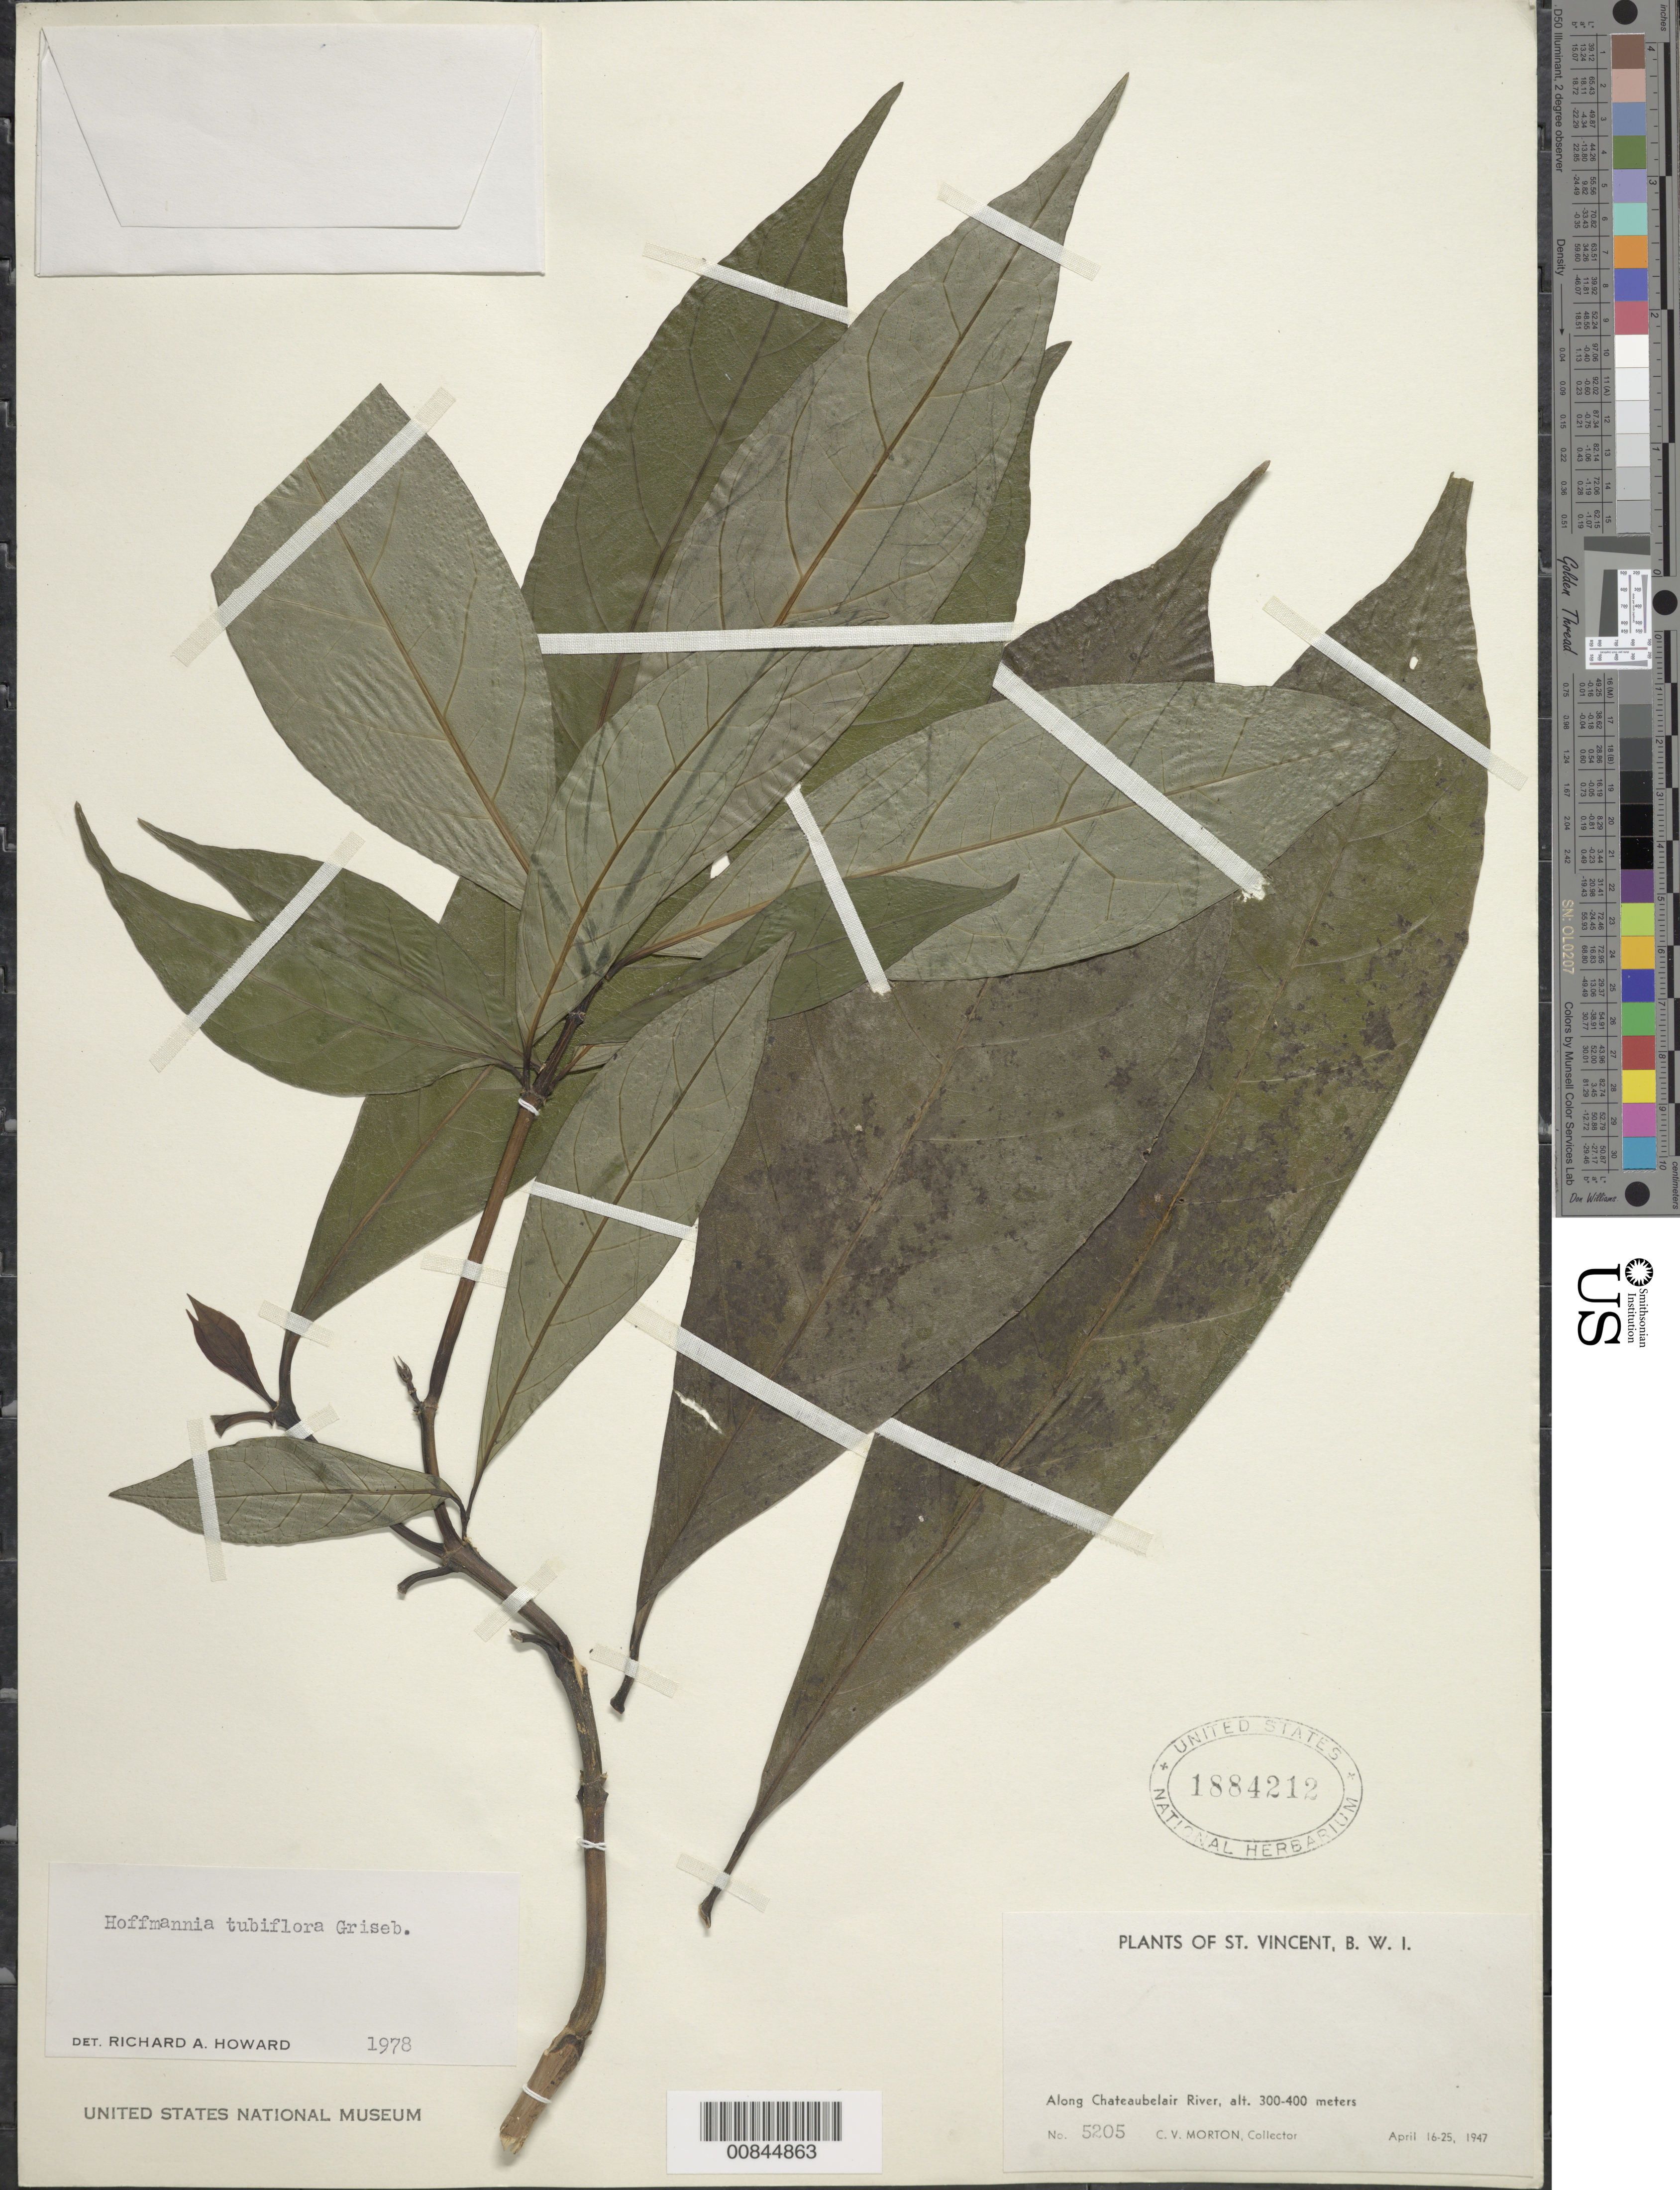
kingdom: Plantae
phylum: Tracheophyta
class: Magnoliopsida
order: Gentianales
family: Rubiaceae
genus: Hoffmannia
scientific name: Hoffmannia tubiflora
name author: Griseb.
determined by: Howard, R. A.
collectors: C. V. Morton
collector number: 5205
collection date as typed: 16 Apr 1947 to 25 Apr 1947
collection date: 1947-04-16/1947-04-25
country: St. Vincent - Grenadines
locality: Along Chateaubelair River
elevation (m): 300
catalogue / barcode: US 1884212